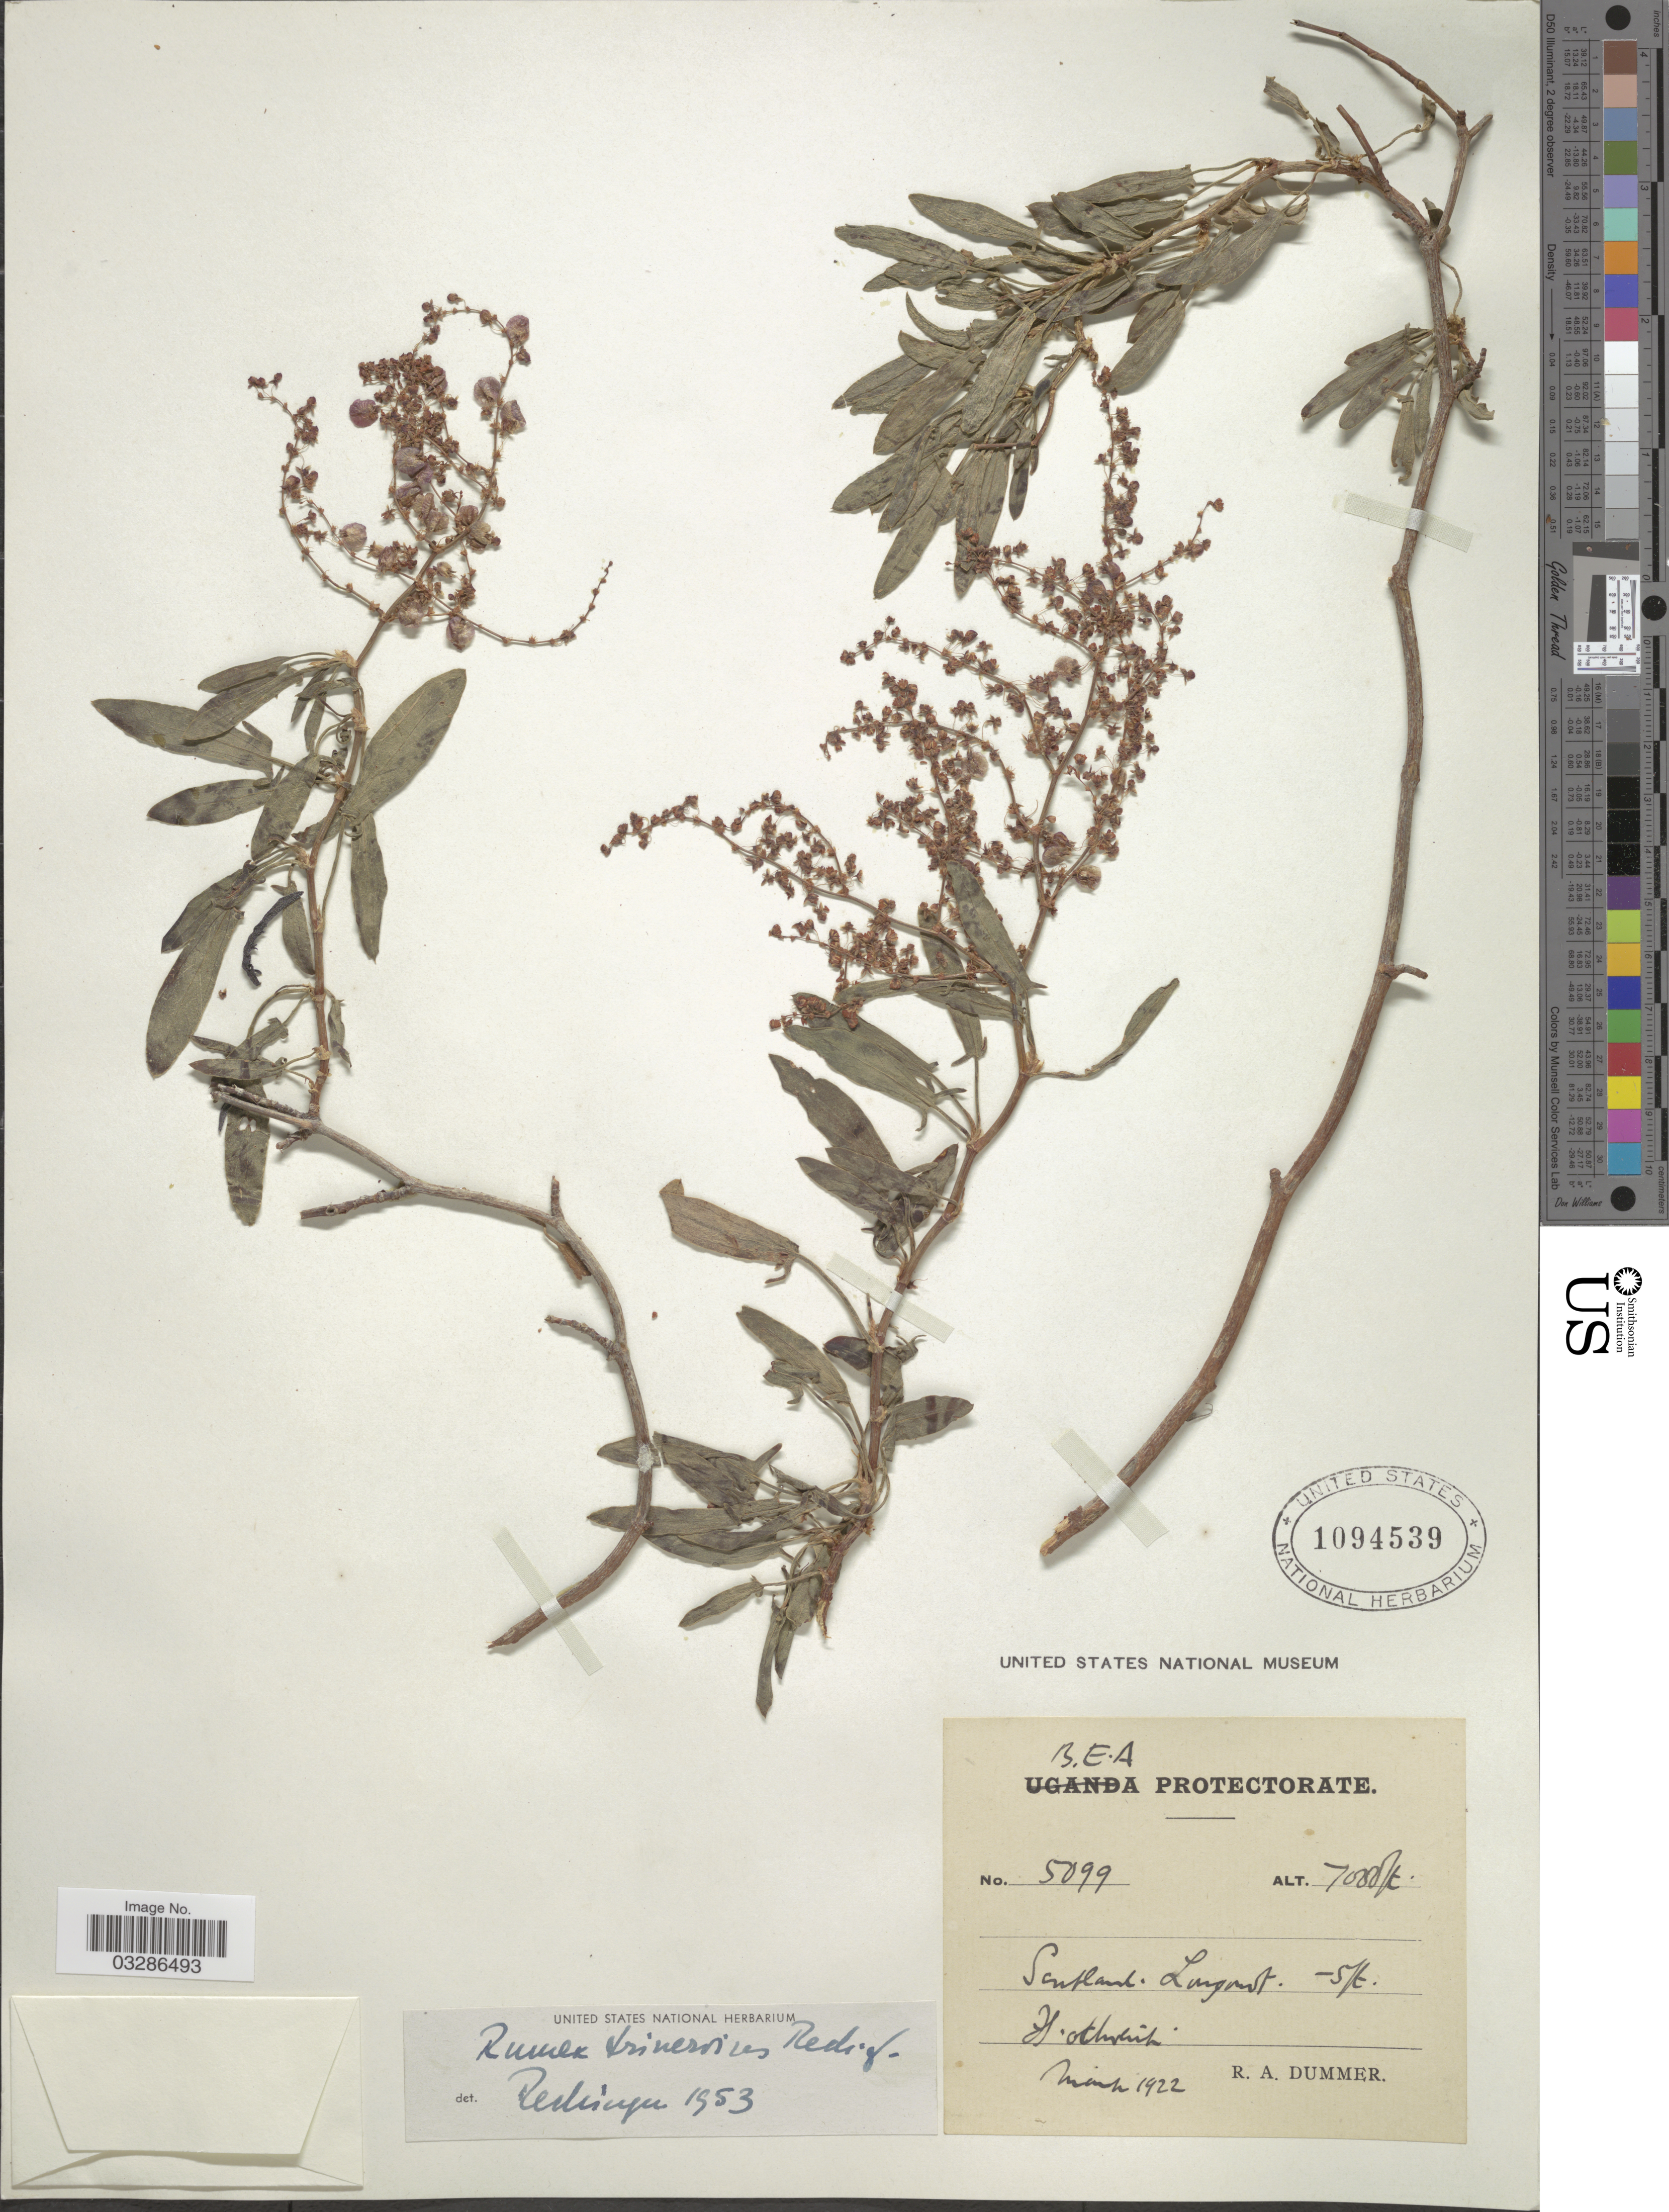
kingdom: Plantae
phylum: Tracheophyta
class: Magnoliopsida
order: Caryophyllales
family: Polygonaceae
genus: Rumex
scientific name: Rumex trinervius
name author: Rech. f.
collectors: R. Dümmer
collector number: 5099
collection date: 1922-03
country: Kenya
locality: B.E.A., Suntlant [interpreted], Longonot.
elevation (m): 2134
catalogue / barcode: US 1094539